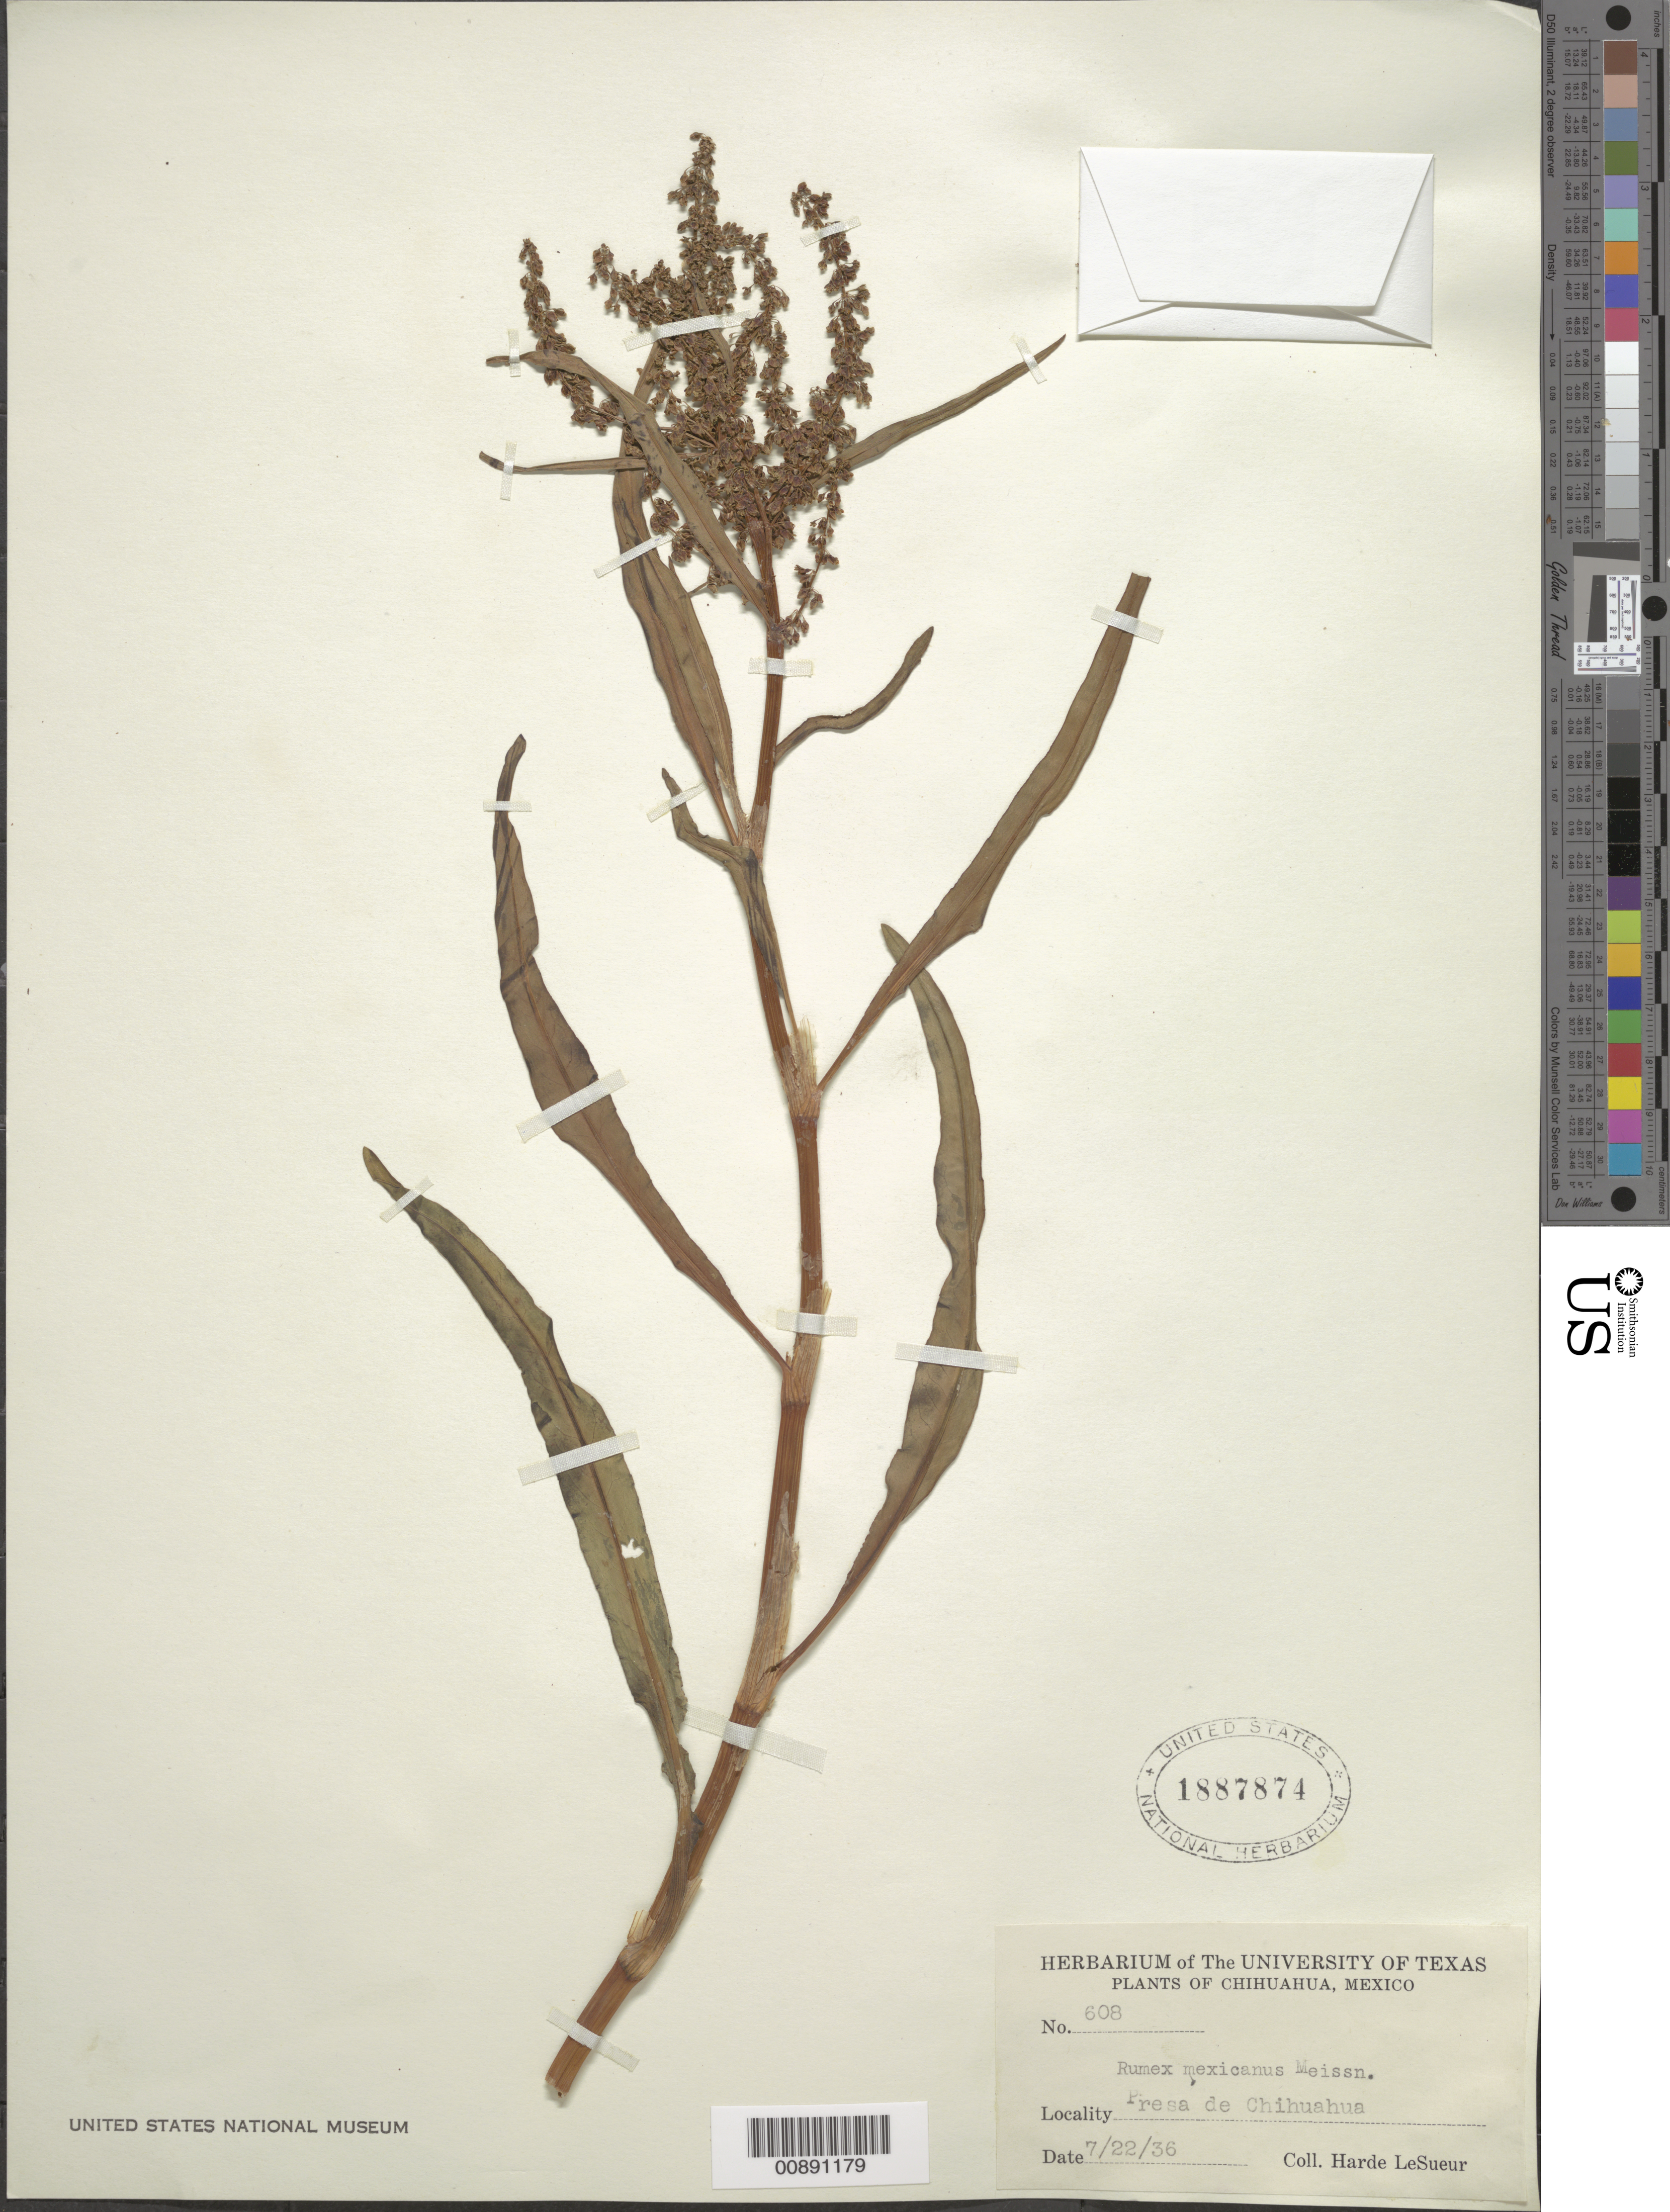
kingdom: Plantae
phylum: Tracheophyta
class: Magnoliopsida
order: Caryophyllales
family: Polygonaceae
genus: Rumex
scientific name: Rumex mexicanus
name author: Meisn.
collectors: D. H. LeSueur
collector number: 608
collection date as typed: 22 Jul 1936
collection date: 1936-07-22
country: Mexico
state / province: Chihuahua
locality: Presa de Chihuahua.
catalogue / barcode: US 1887874